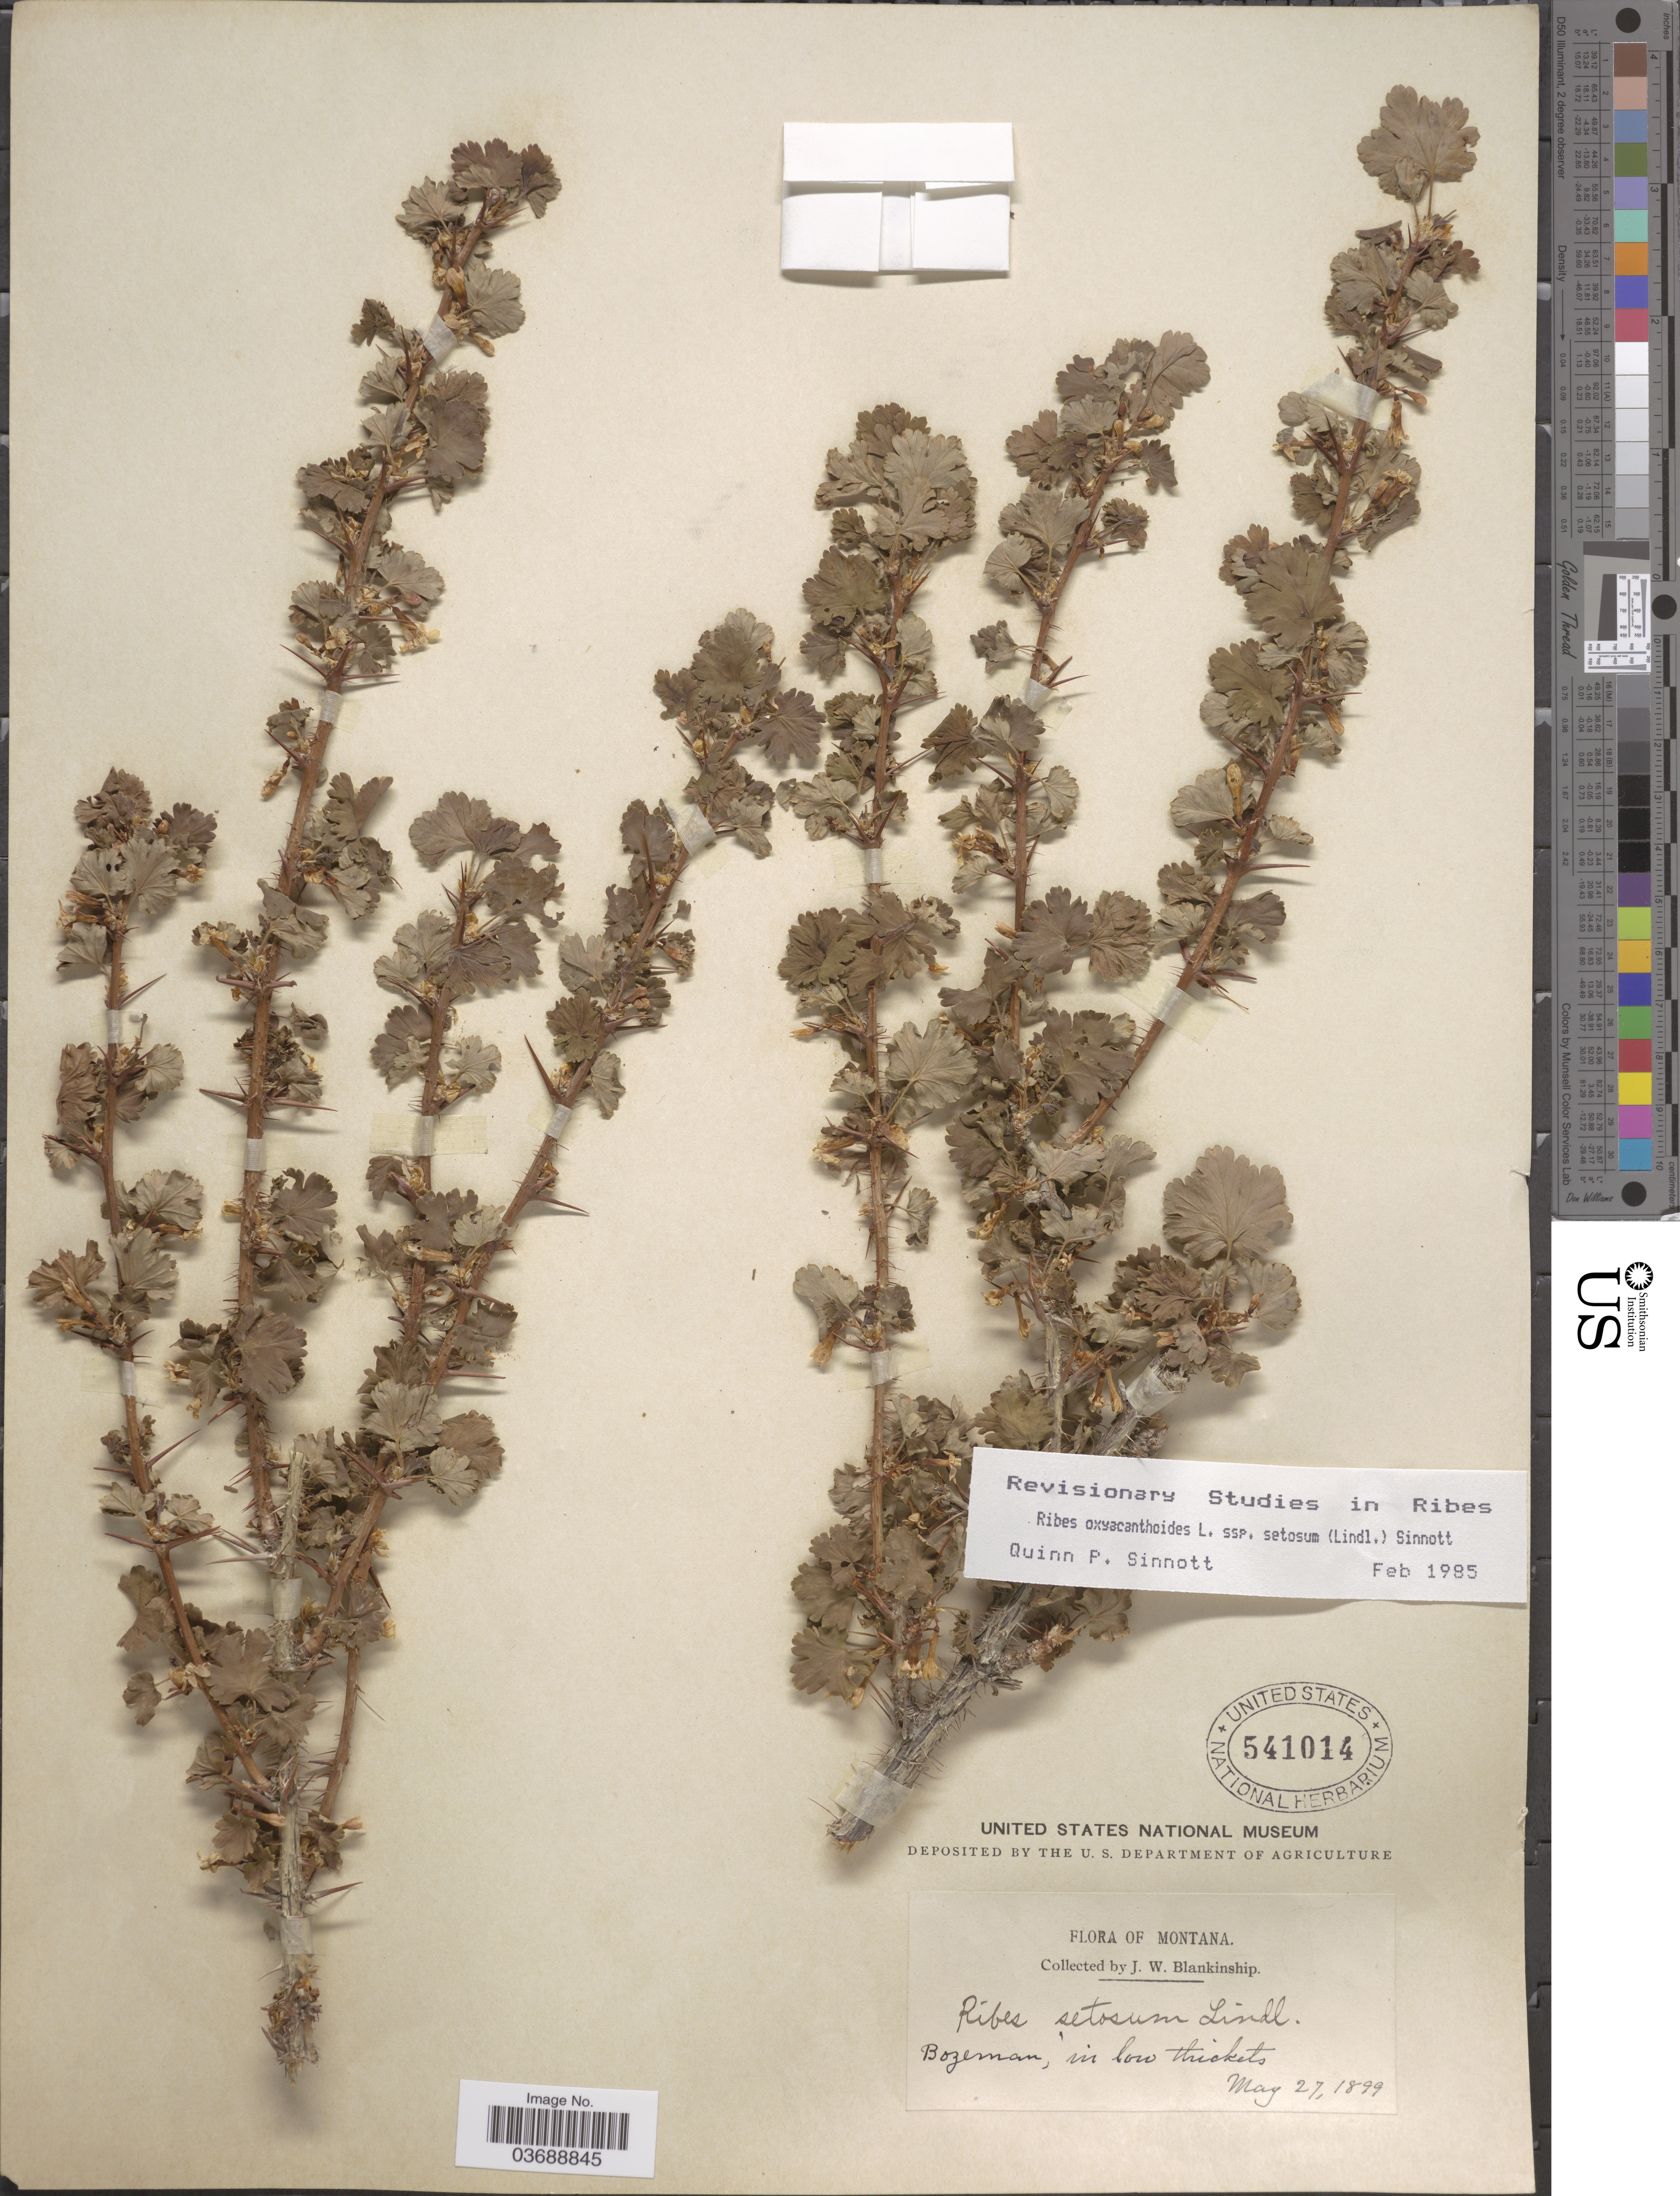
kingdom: Plantae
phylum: Tracheophyta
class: Magnoliopsida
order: Saxifragales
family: Grossulariaceae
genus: Ribes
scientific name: Ribes oxyacanthoides subsp. setosum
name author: (Lindl.) Q.P. Sinnott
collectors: J. W. Blankinship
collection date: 1899-05-27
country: United States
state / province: Montana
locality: Bozeman, in low thickets.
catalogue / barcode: US 541014